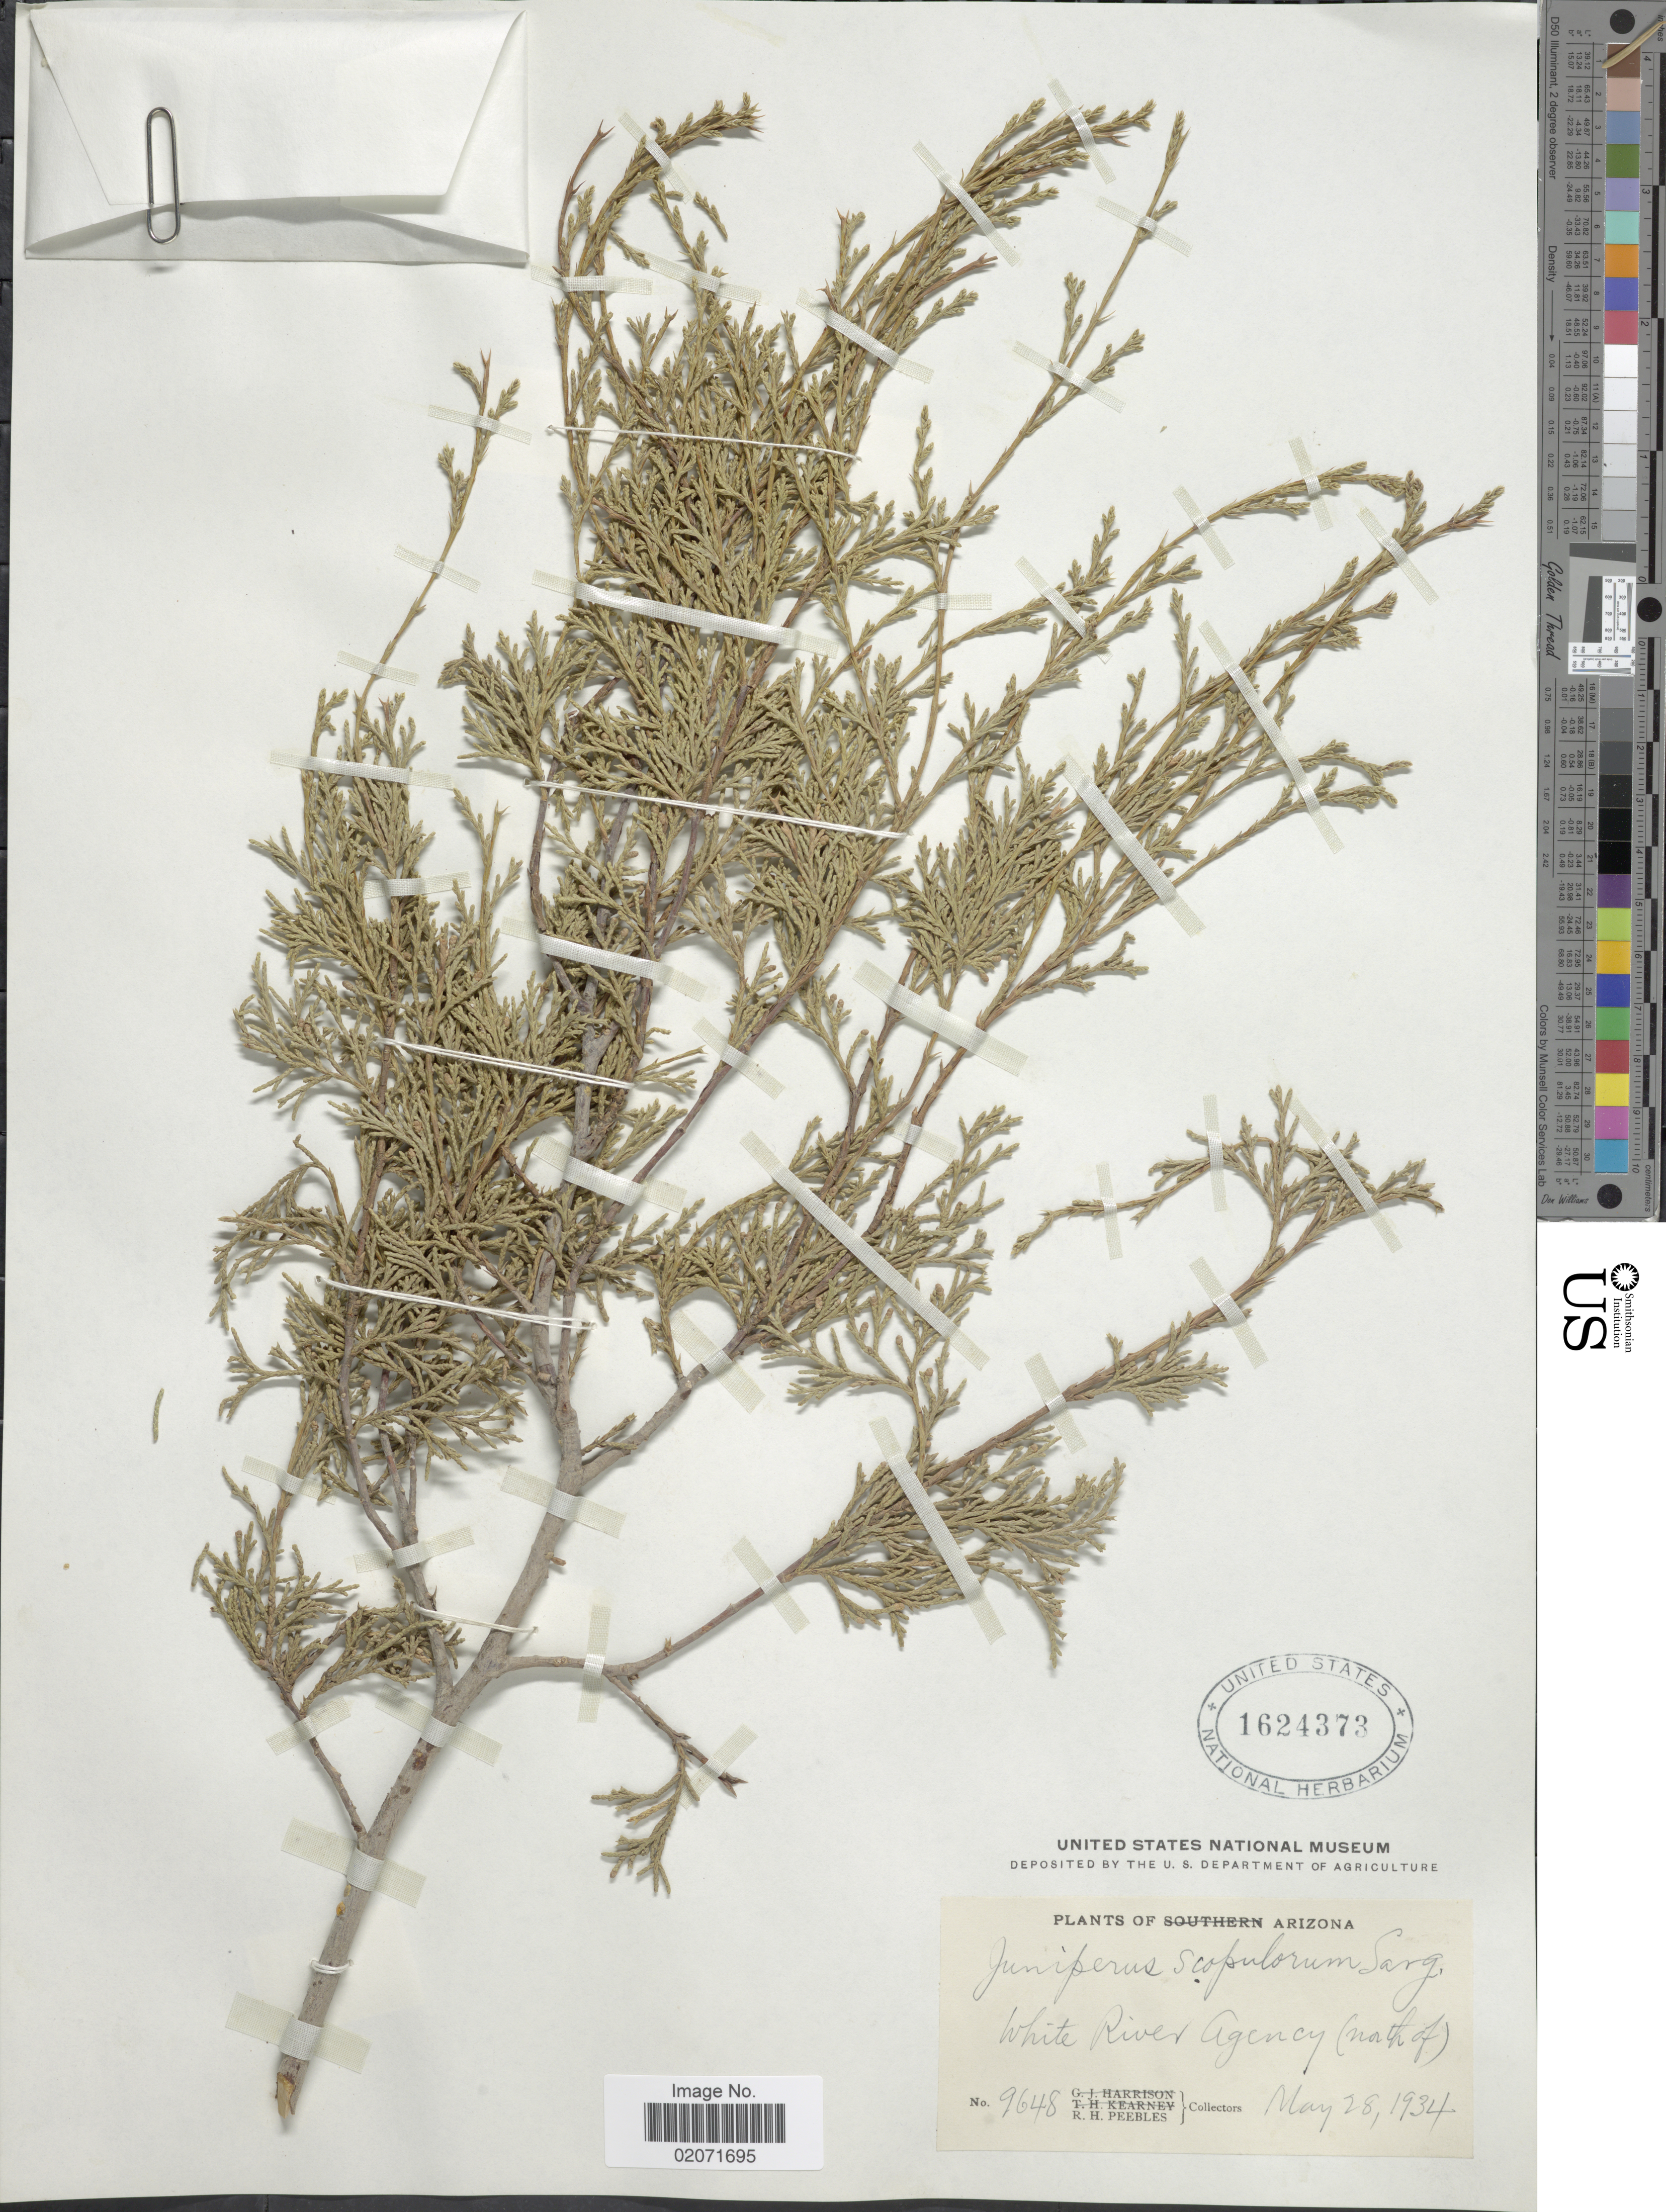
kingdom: Plantae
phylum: Tracheophyta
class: Pinopsida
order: Pinales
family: Cupressaceae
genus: Juniperus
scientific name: Juniperus scopulorum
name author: Sarg.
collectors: R. H. Peebles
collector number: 9648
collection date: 1934-05-28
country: United States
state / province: Arizona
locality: White River Agency (north of)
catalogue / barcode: US 1624373